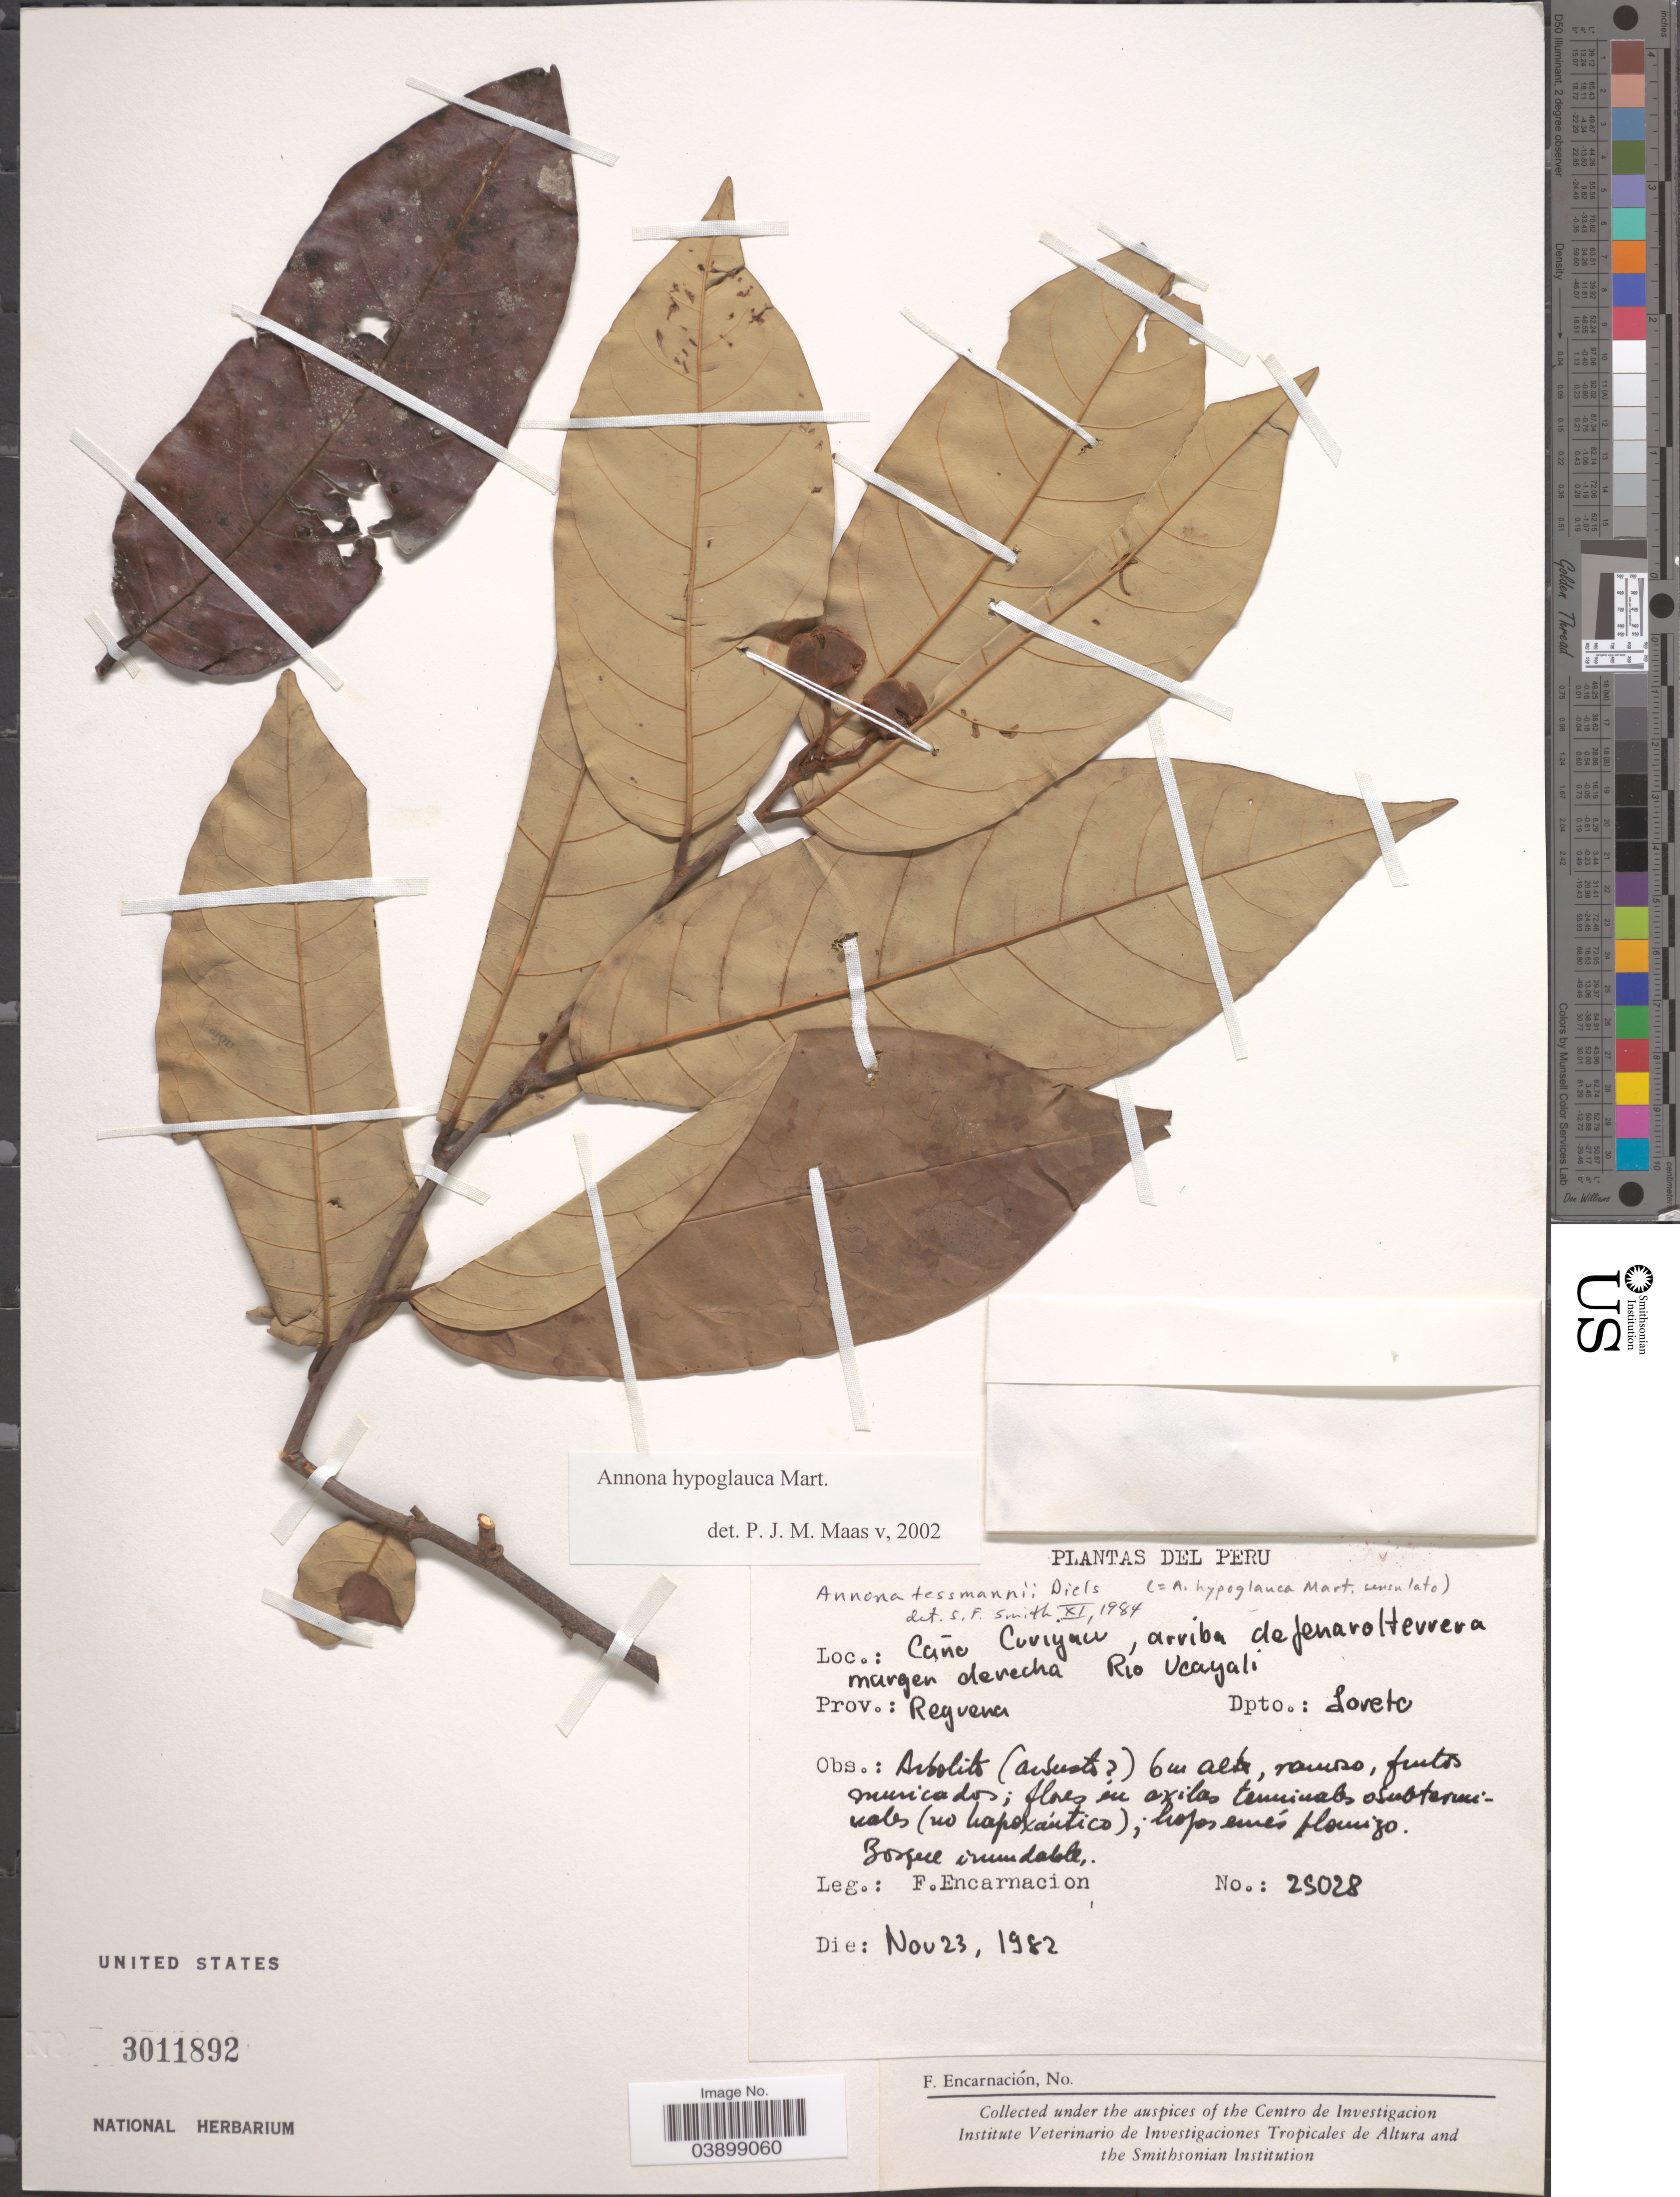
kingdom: Plantae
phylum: Tracheophyta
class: Magnoliopsida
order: Magnoliales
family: Annonaceae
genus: Annona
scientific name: Annona hypoglauca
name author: Mart.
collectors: F. Encarnación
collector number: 25028*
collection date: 1982-11-23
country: Peru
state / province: Loreto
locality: Caño Curiyacu, arriba de Jenaro Herrera margen derecha Río Ucayali. Prov.: Requena. Dpto.: Loreto.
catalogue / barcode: US 3011892